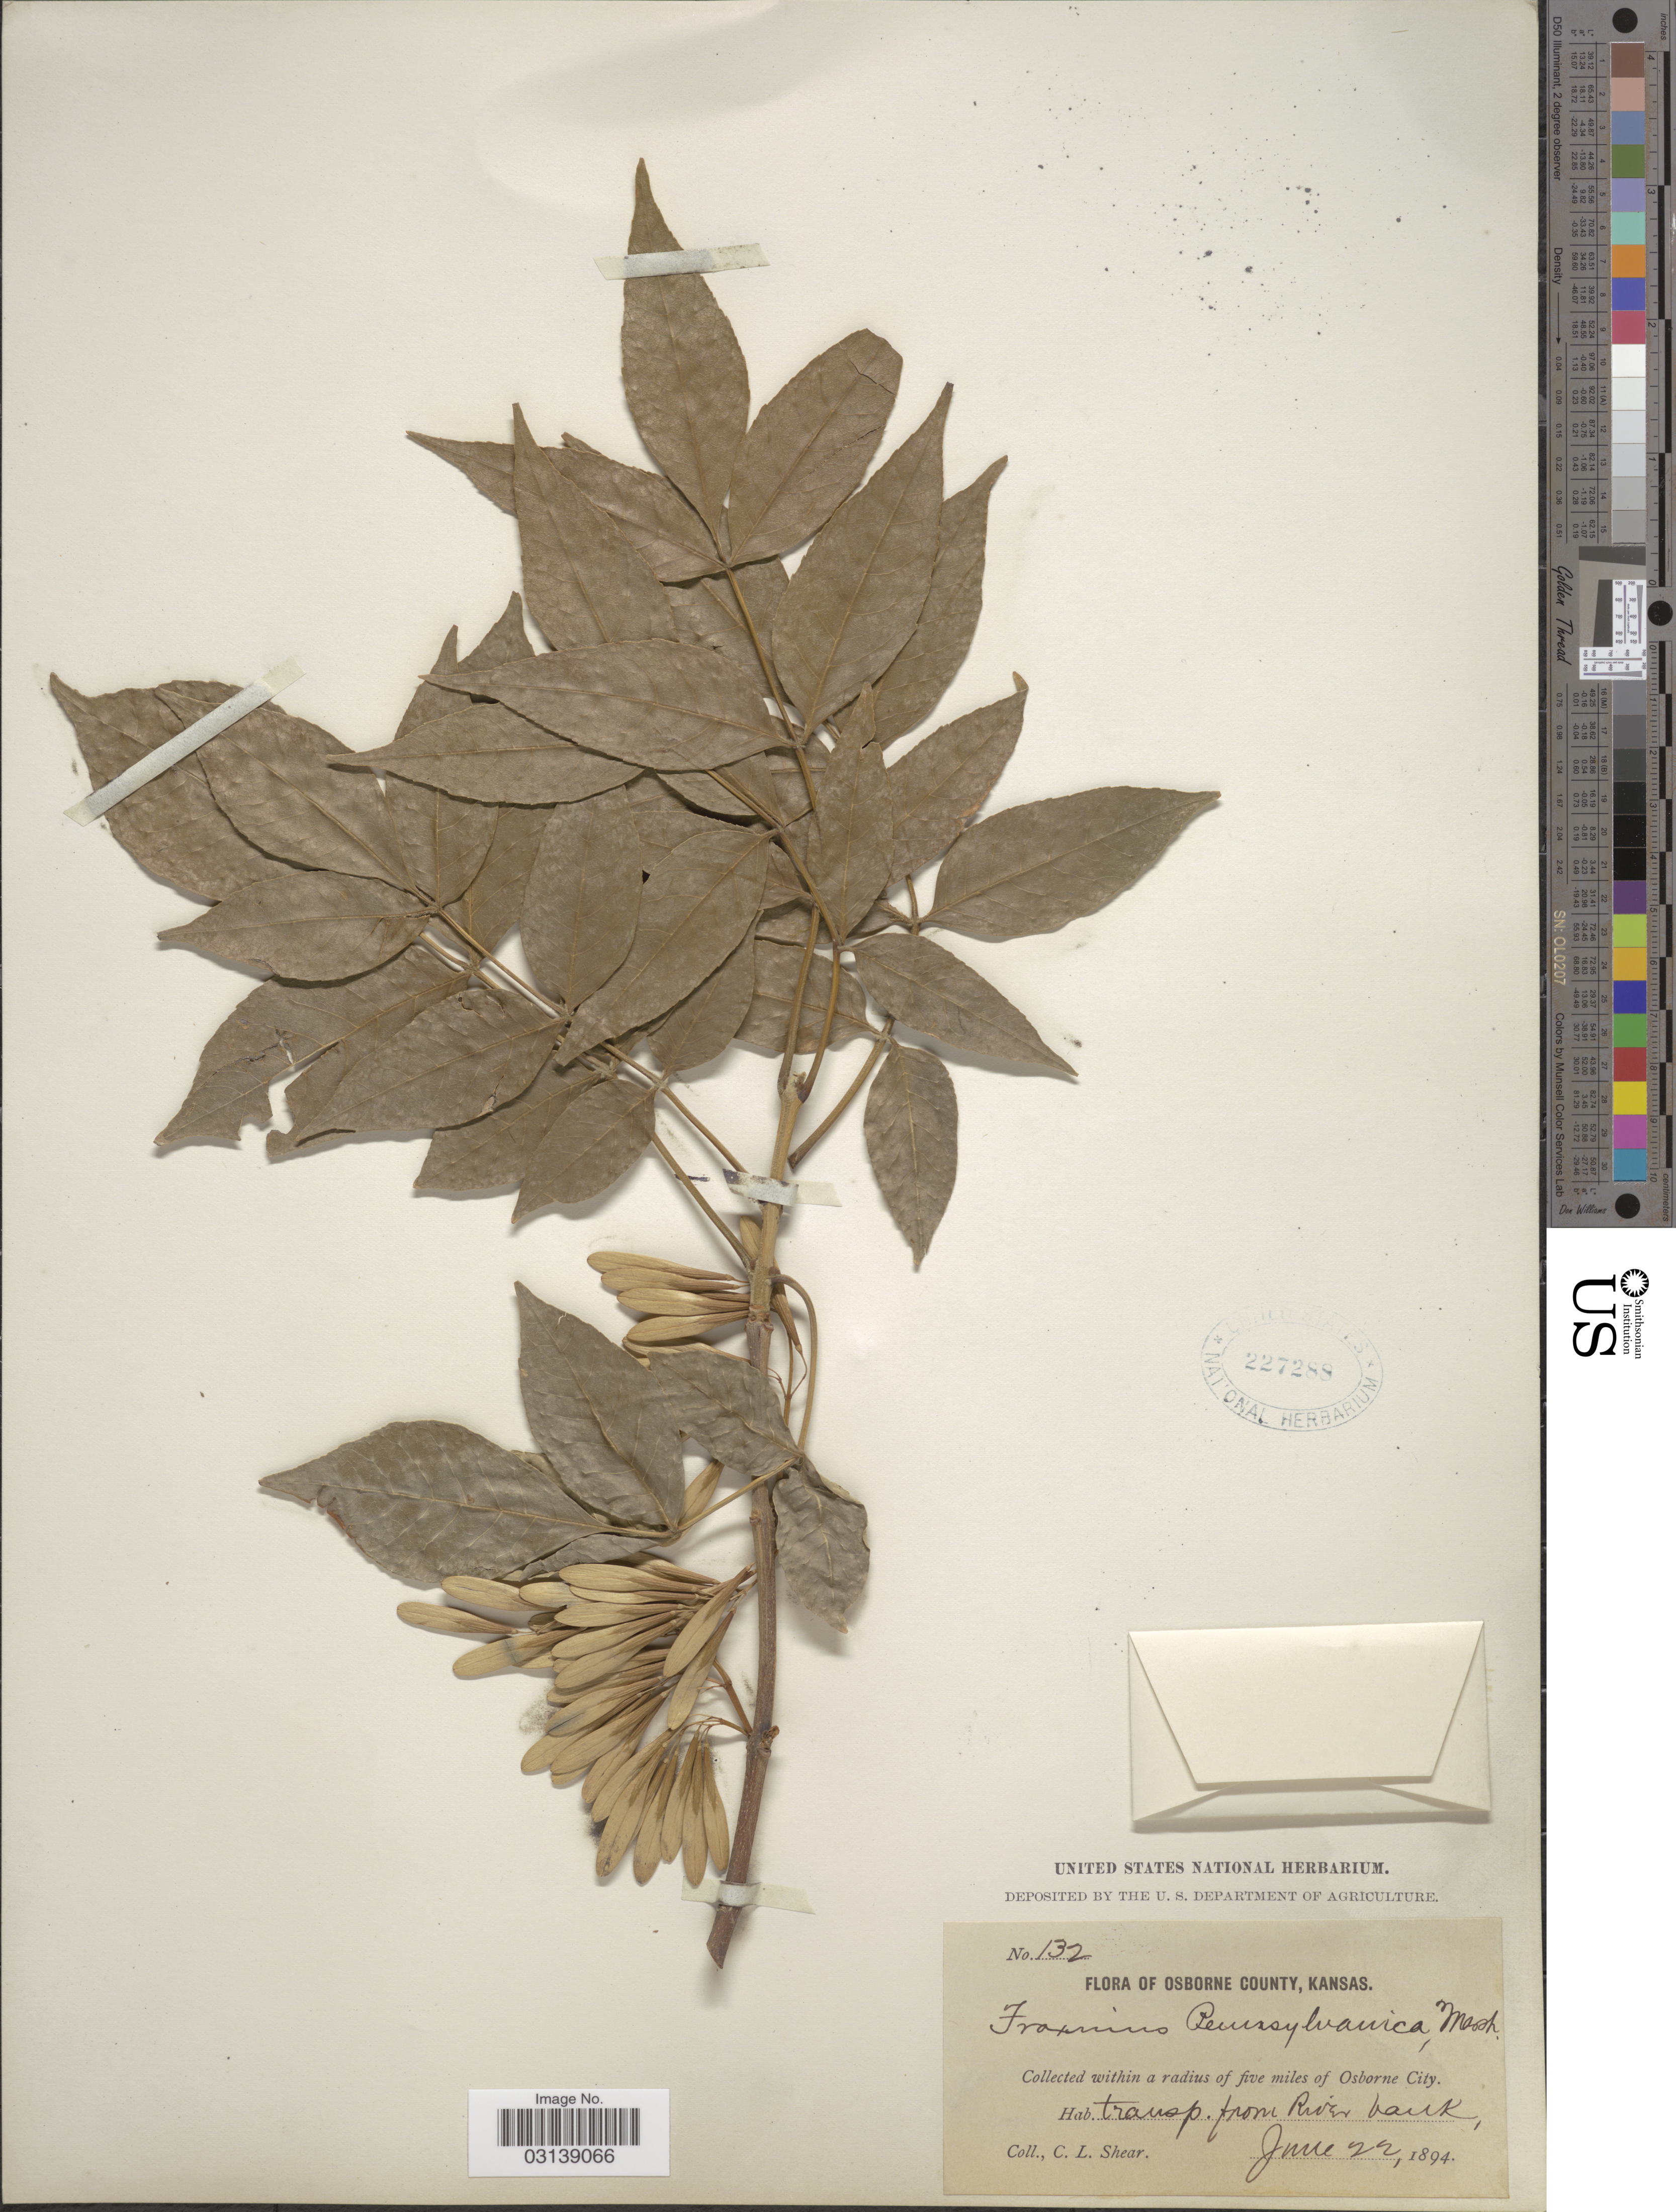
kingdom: Plantae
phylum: Tracheophyta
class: Magnoliopsida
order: Lamiales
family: Oleaceae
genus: Fraxinus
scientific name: Fraxinus pennsylvanica var. pubescens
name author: (Lam.) Lingelsh.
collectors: C. L. Shear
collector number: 132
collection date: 1894-06-22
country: United States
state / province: Kansas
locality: Osborne County. Collected within a radius of five miles of Osborne City. Transp. from River bank.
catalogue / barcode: US 227288